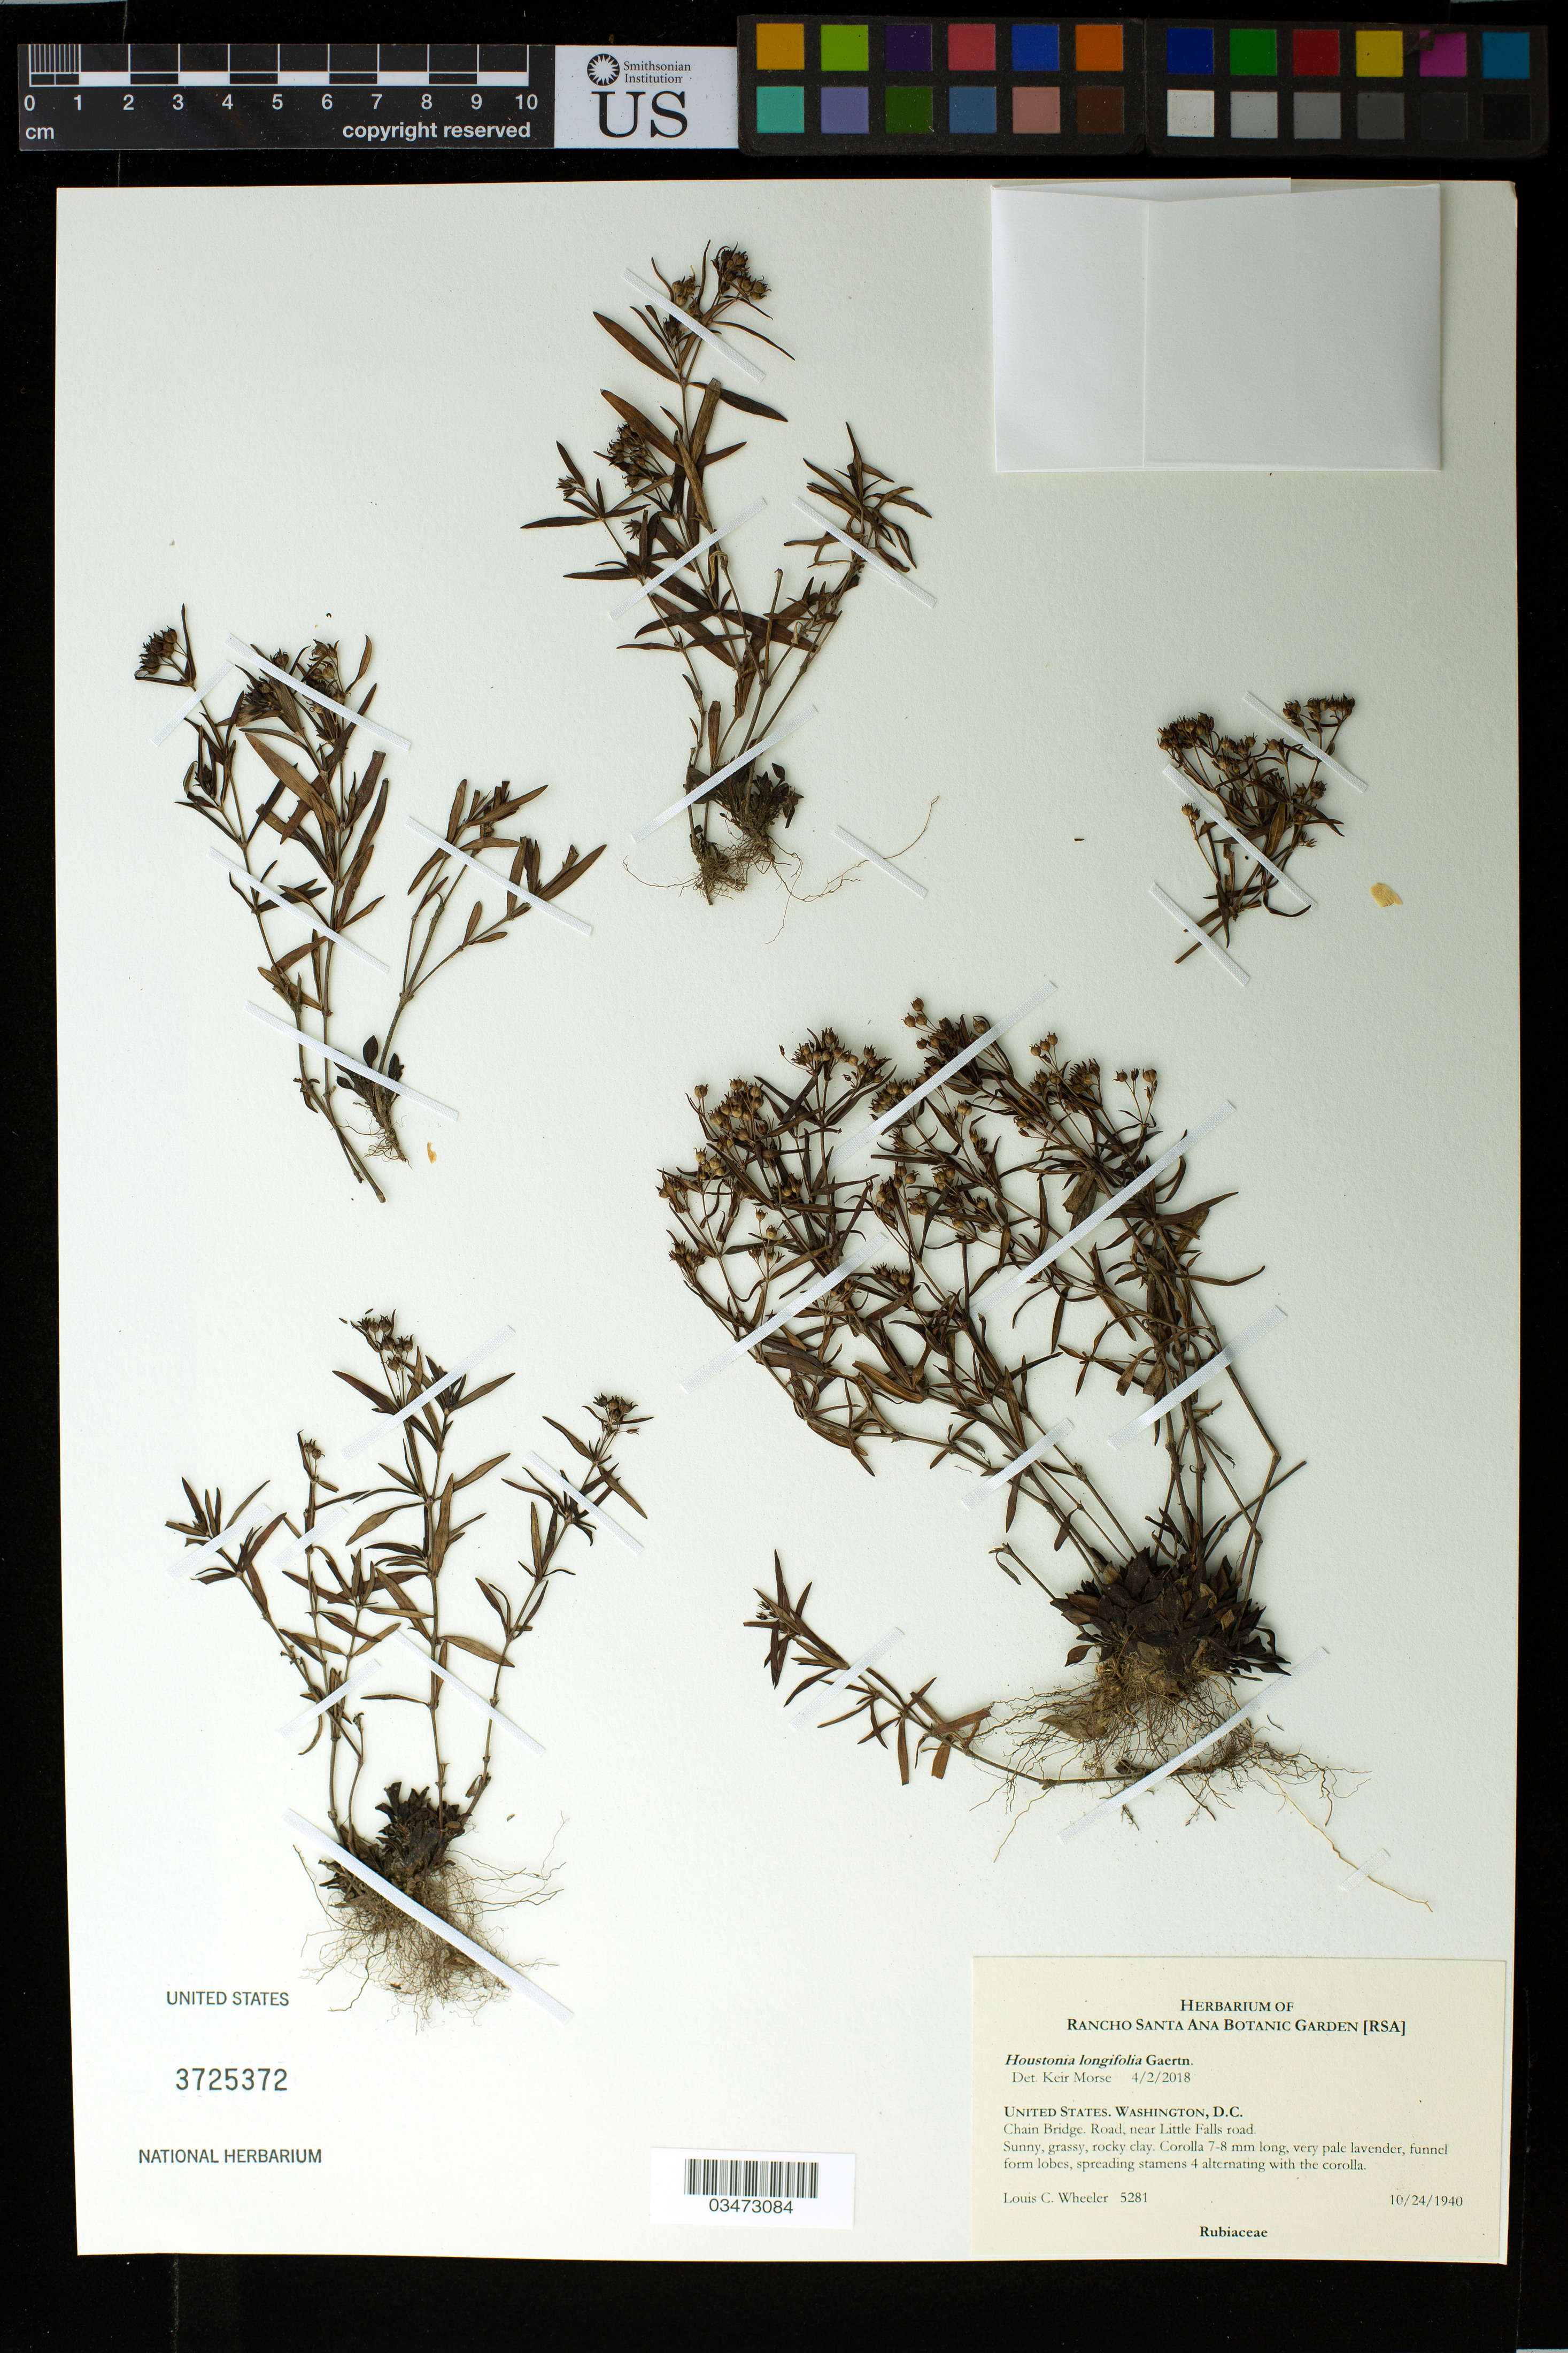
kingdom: Plantae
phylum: Tracheophyta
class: Magnoliopsida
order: Gentianales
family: Rubiaceae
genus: Houstonia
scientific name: Houstonia longifolia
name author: Gaertn.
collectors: L. C. Wheeler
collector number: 5281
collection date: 1940-10-24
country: United States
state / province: Washington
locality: Chain Bridge. Road, near Little Falls Road.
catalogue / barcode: US 3725372